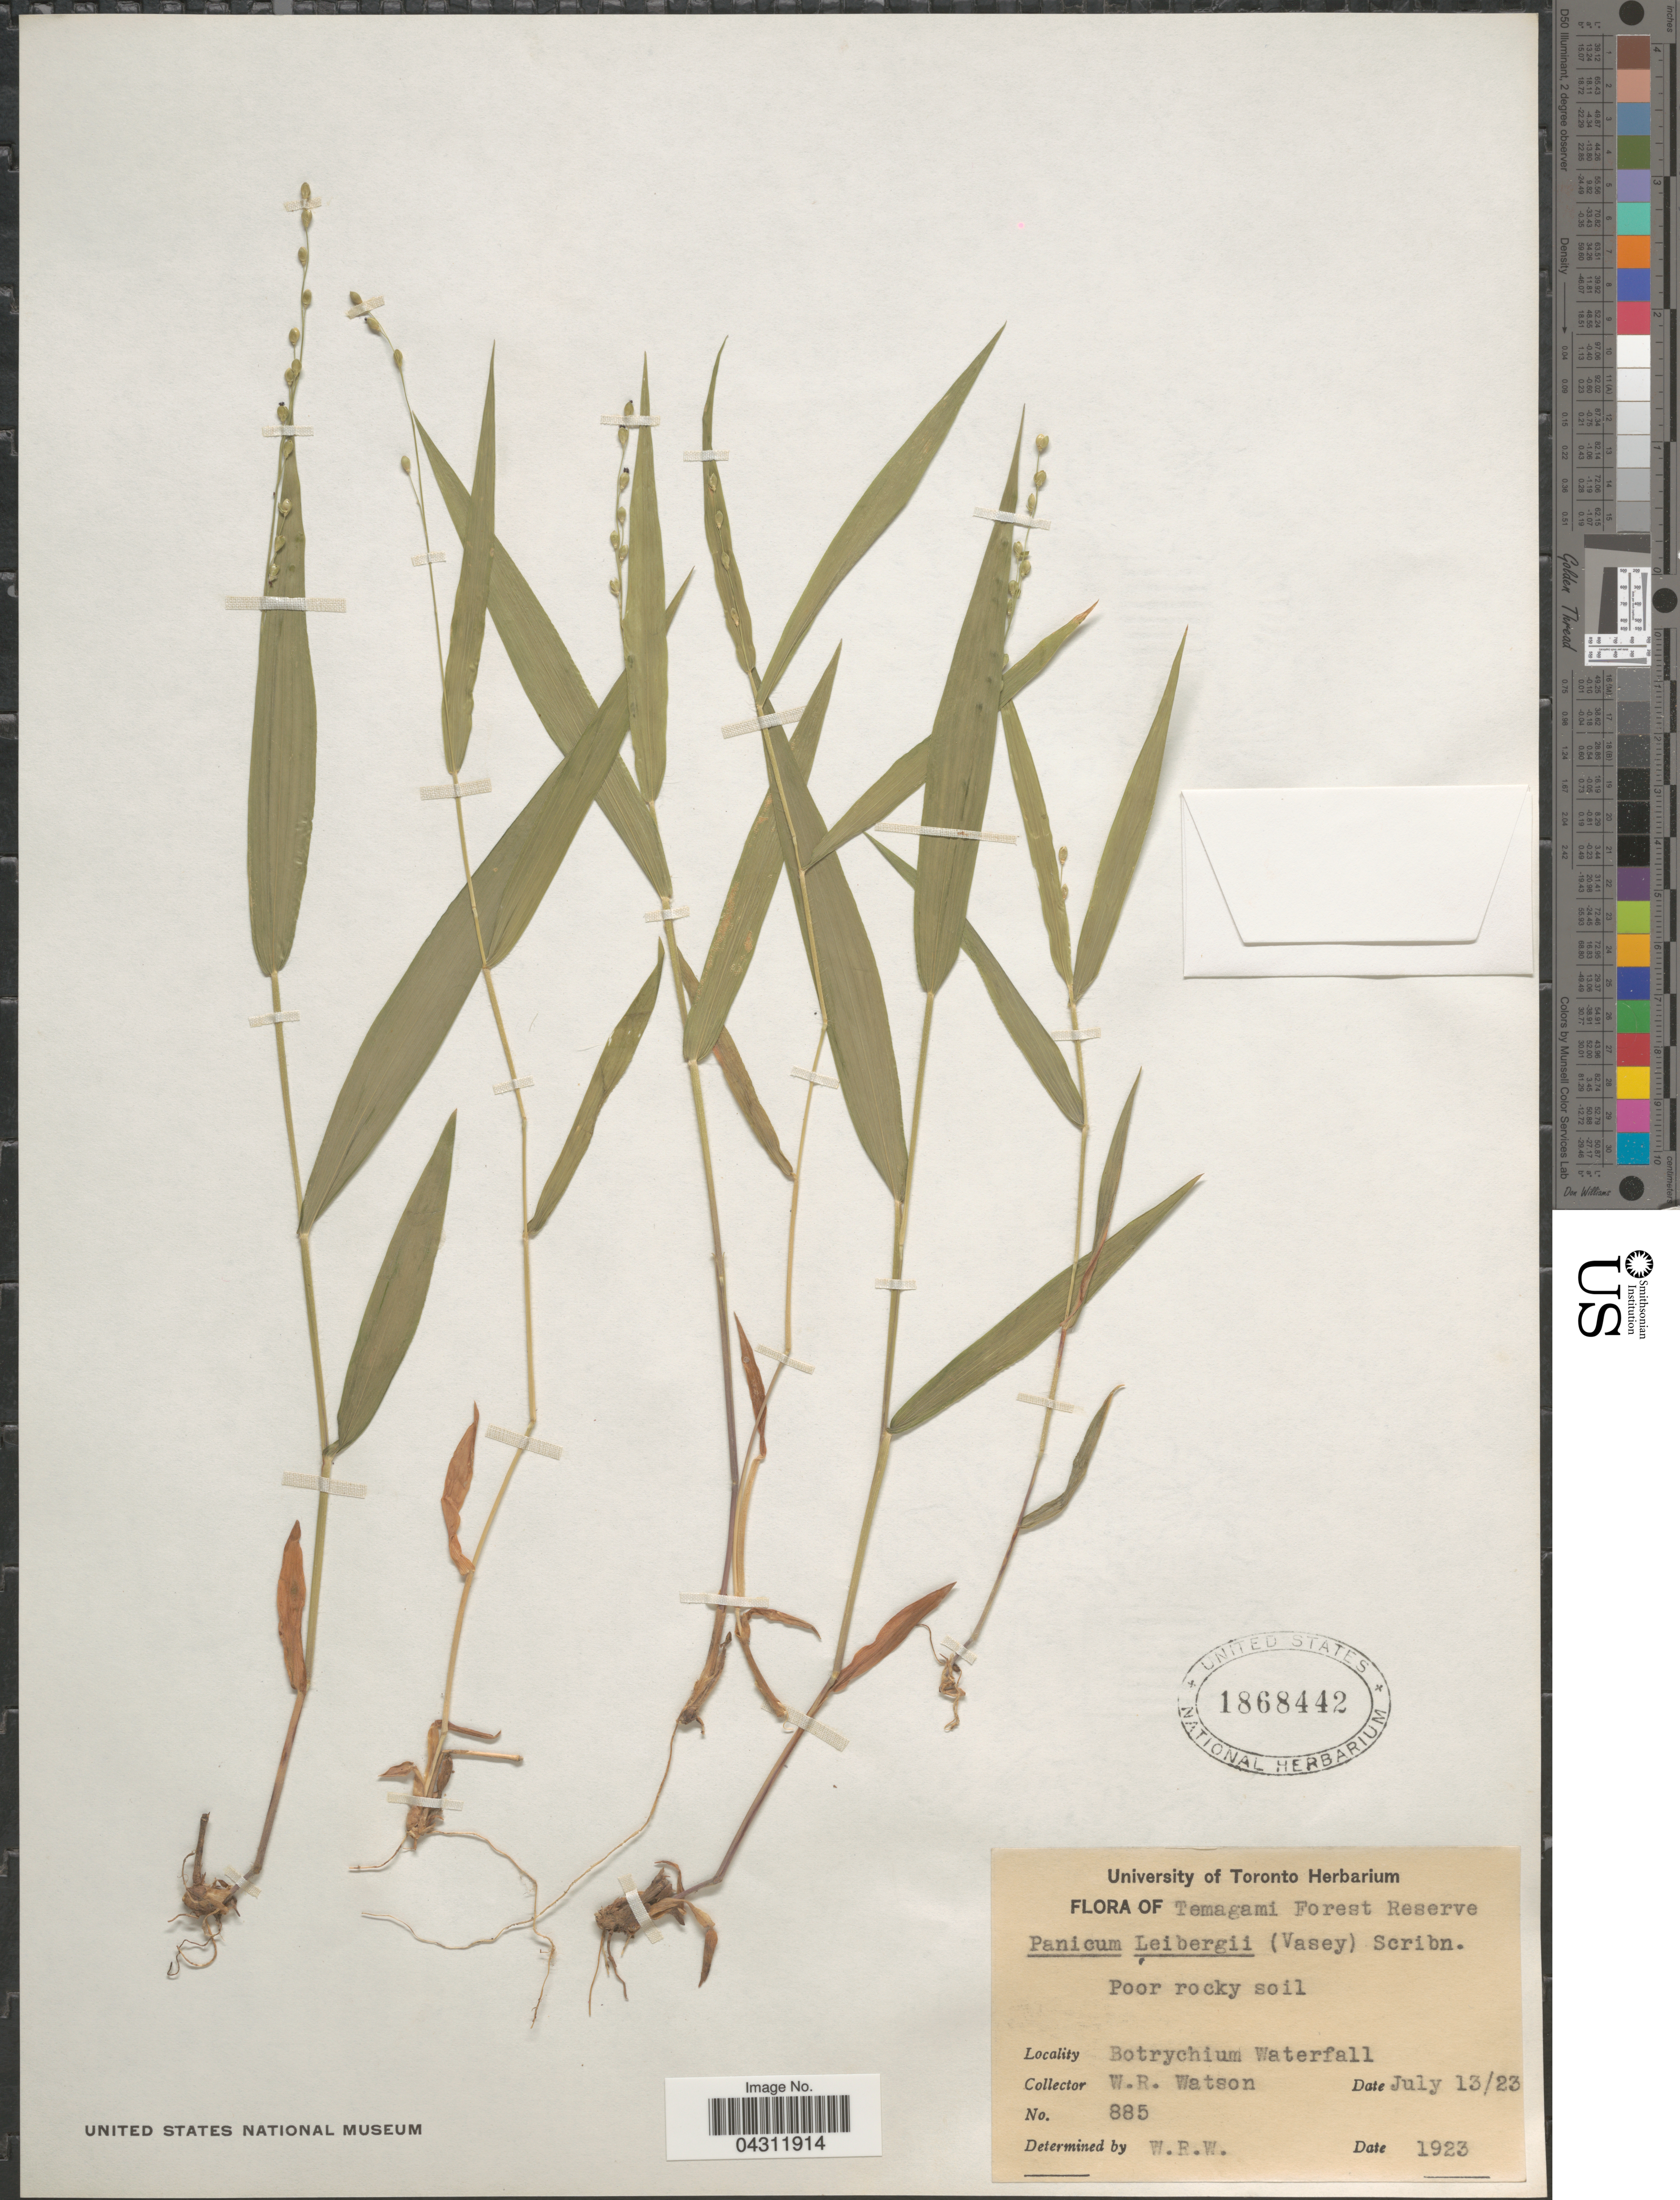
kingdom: Plantae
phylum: Tracheophyta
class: Liliopsida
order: Poales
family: Poaceae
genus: Dichanthelium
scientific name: Dichanthelium xanthophysum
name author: (A. Gray) Freckmann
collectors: W. R. Watson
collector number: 885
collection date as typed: Transcribed d/m/y: 13/7/23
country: Canada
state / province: Ontario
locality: Temagami Forest Reserve. Poor rocky soil. Botrychium Waterfall.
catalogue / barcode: US 1868442